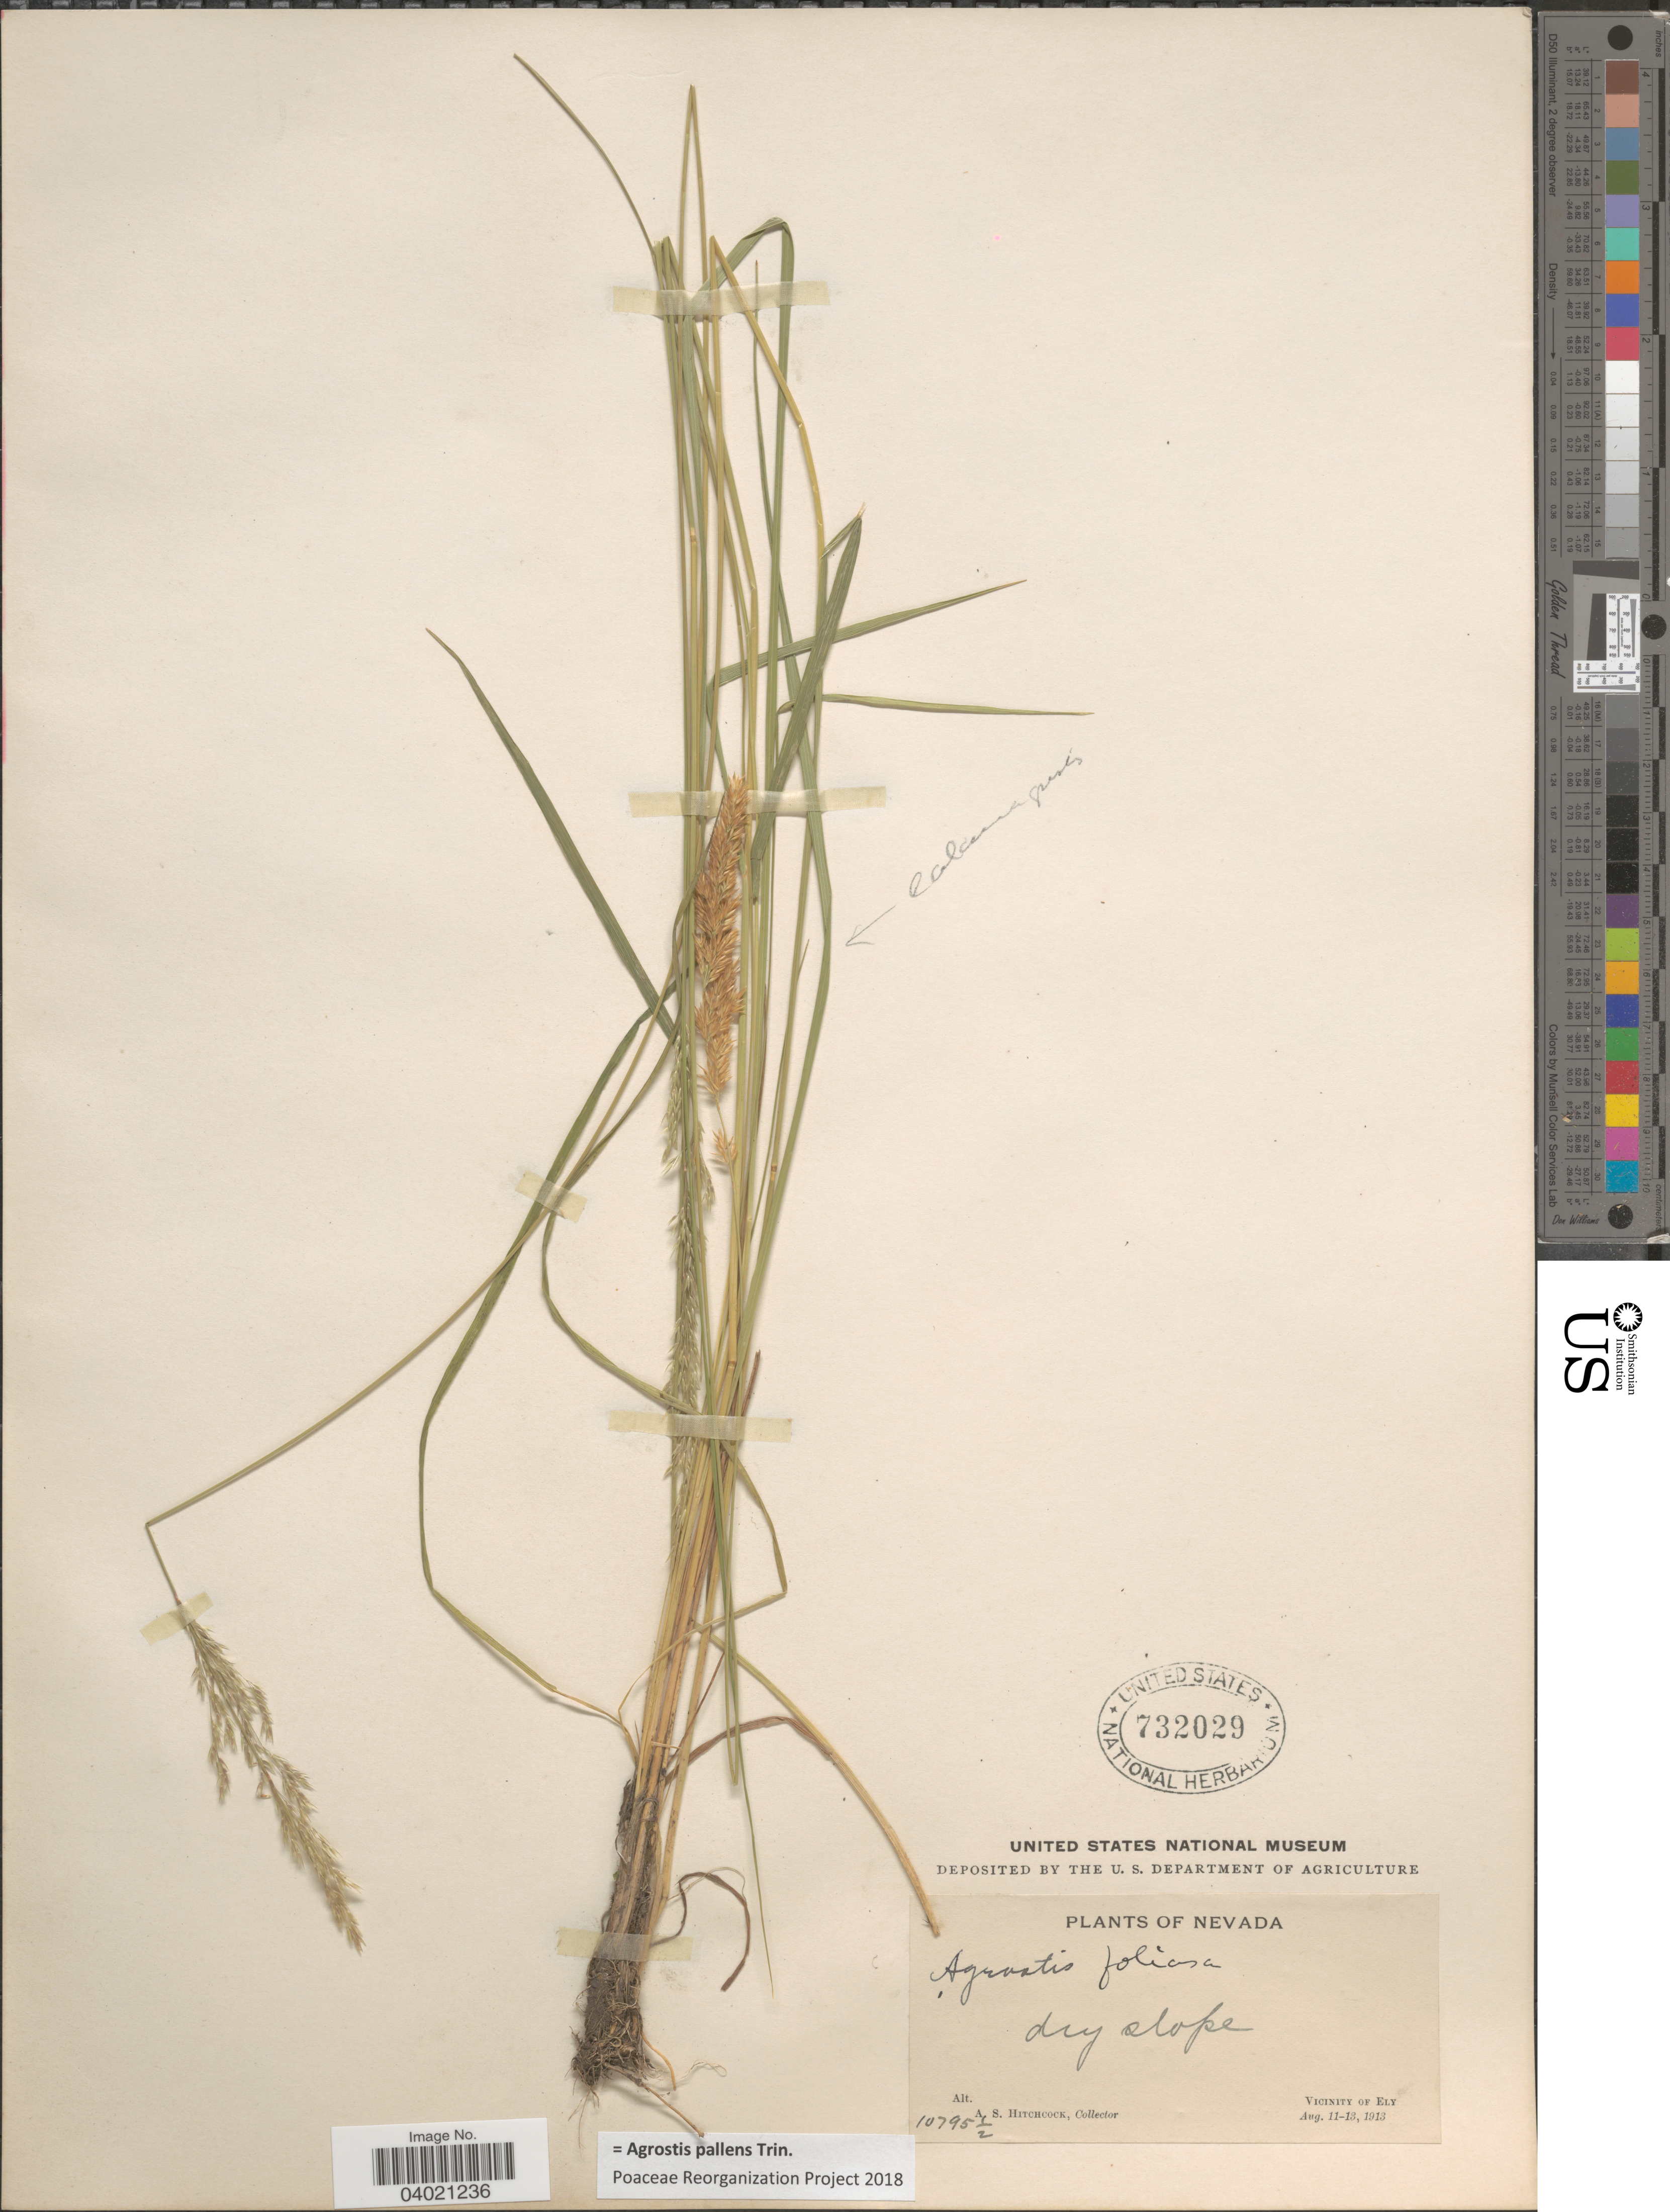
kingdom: Plantae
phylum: Tracheophyta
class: Liliopsida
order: Poales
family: Poaceae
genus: Agrostis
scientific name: Agrostis pallens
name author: Trin.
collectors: A. S. Hitchcock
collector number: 10795½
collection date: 1913-08-11/1913-08-13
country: United States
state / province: Nevada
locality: Vicinity of Ely.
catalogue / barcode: US 732029